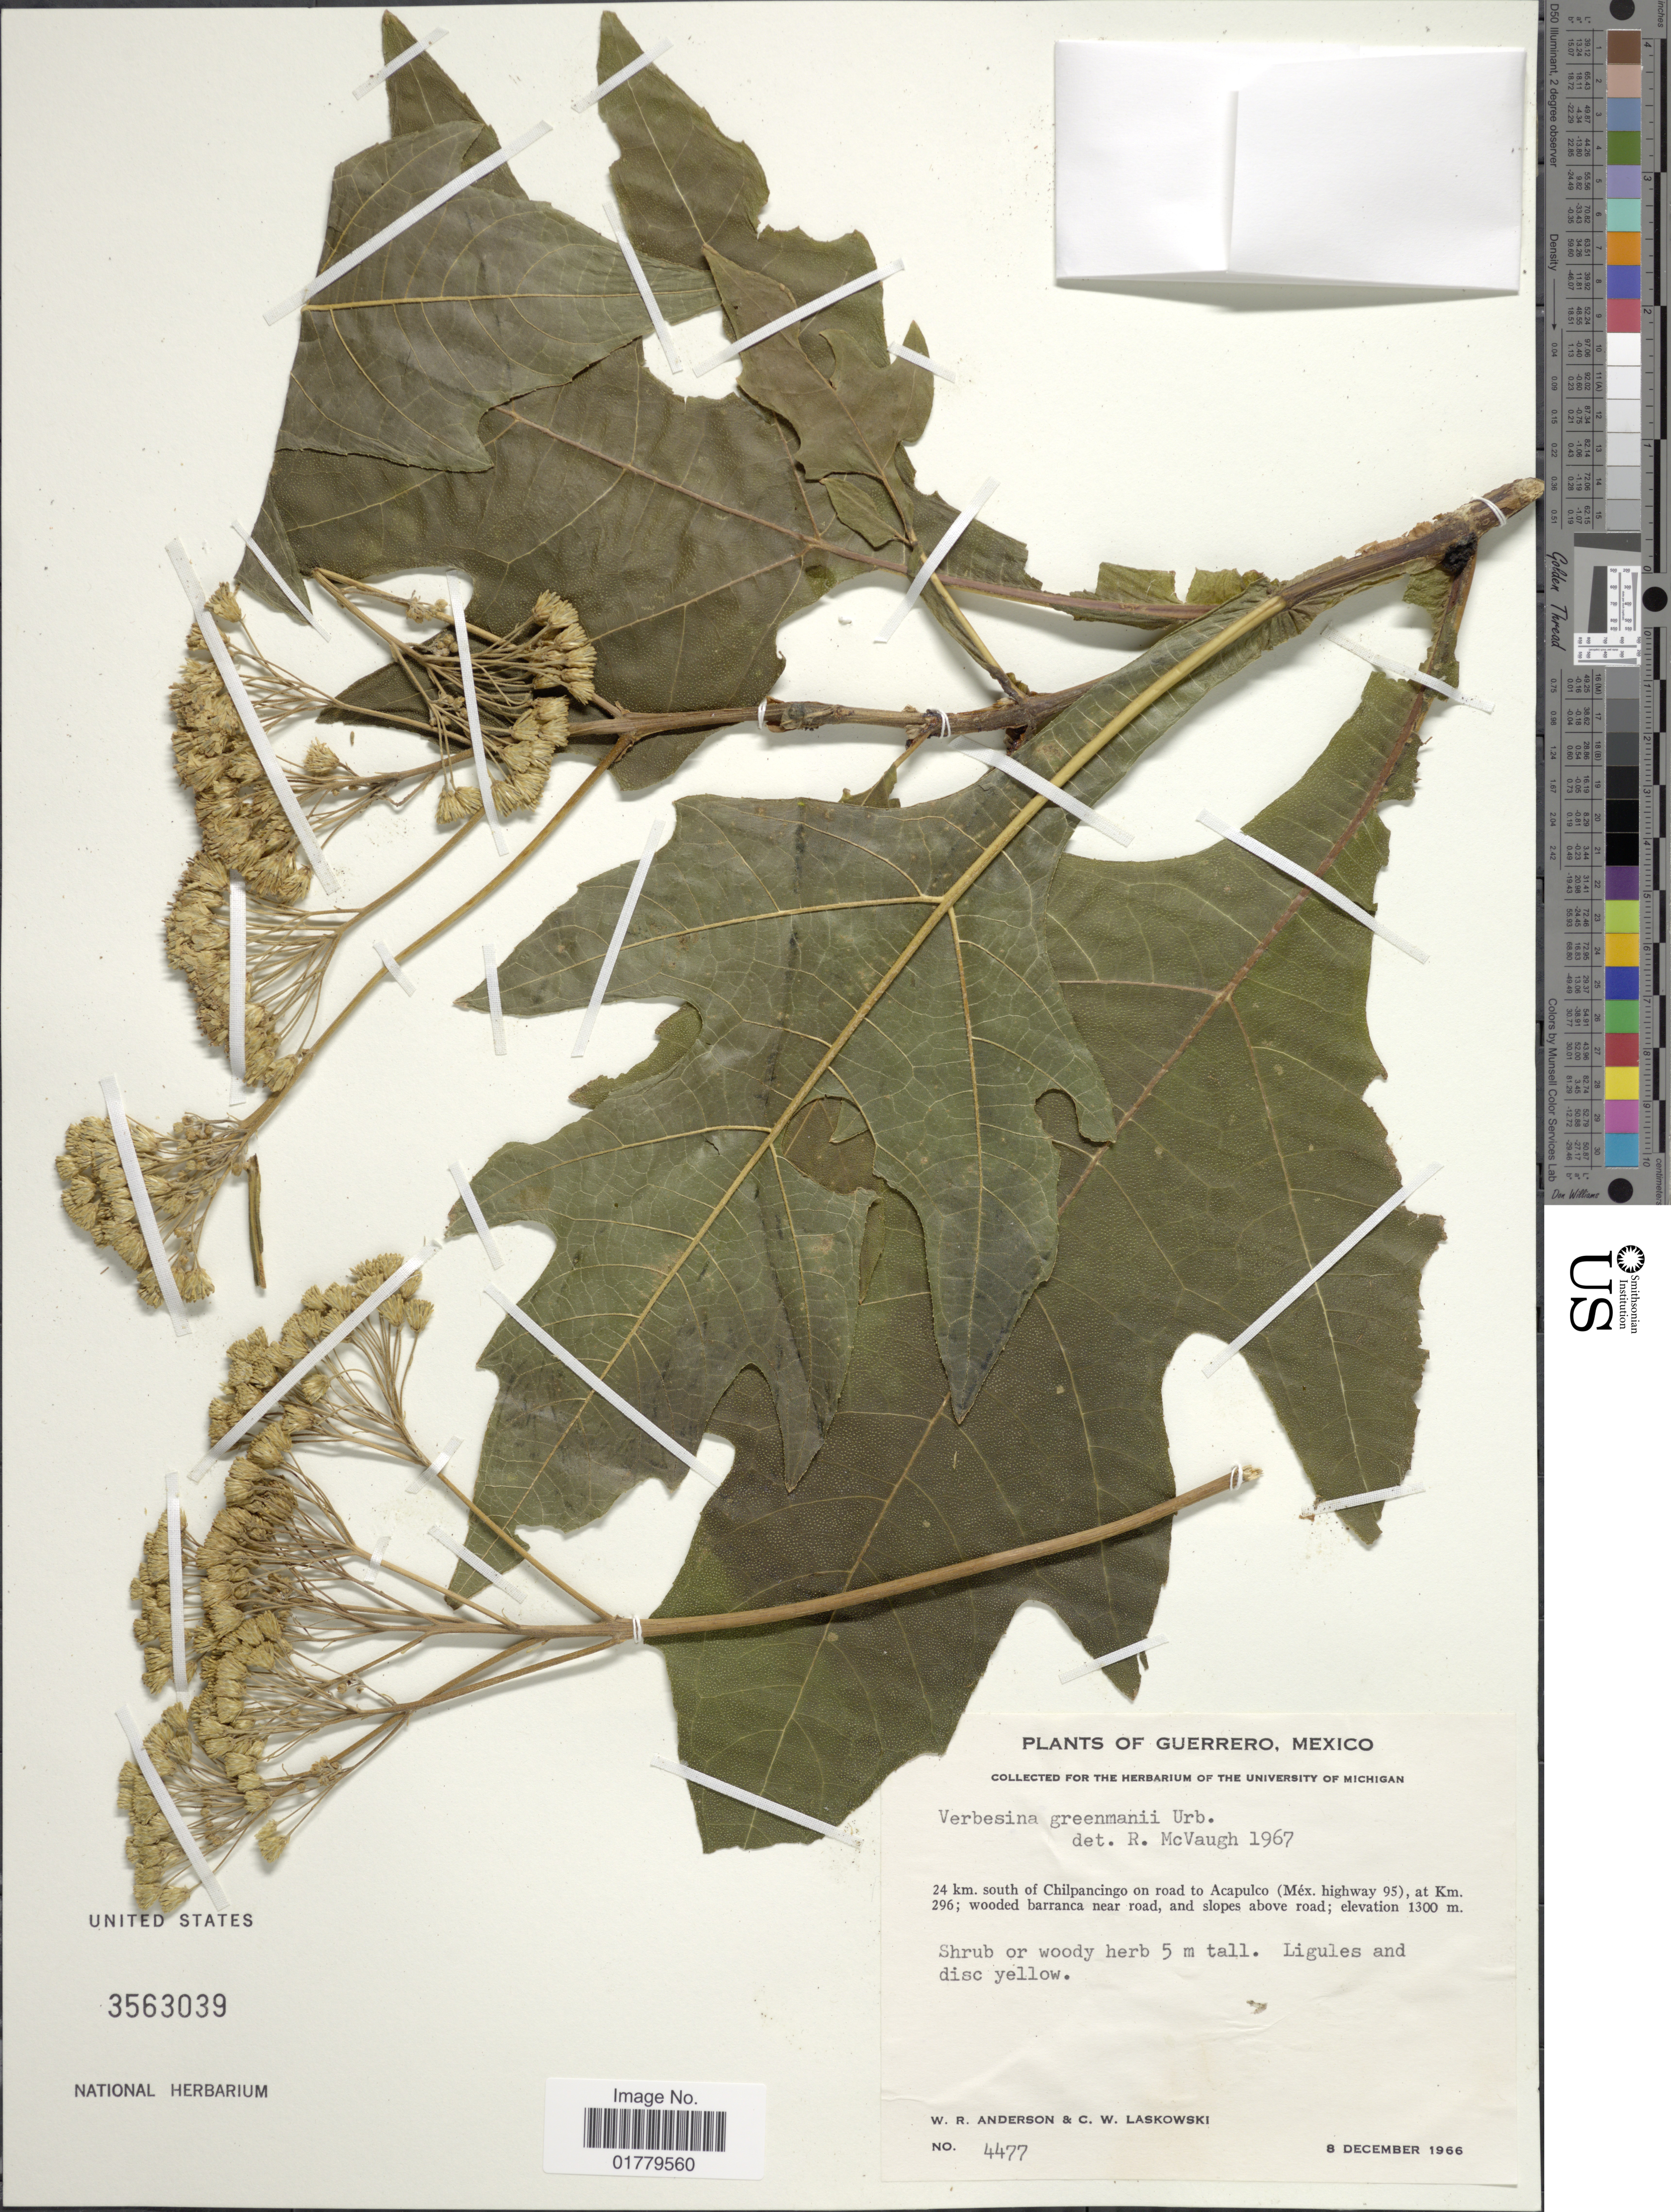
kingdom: Plantae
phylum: Tracheophyta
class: Magnoliopsida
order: Asterales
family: Asteraceae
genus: Verbesina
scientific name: Verbesina fastigiata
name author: B.L. Rob. & Greenm.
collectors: W. Anderson & C. Laskowski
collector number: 4477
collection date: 1966-12-08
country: Mexico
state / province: Guerrero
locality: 24 km. south of Chilpancingo on road to Acapulco (Méx. highway 95), at Km. 296; wooded barranca near road, and slopes above road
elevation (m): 1300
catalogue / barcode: US 3563039